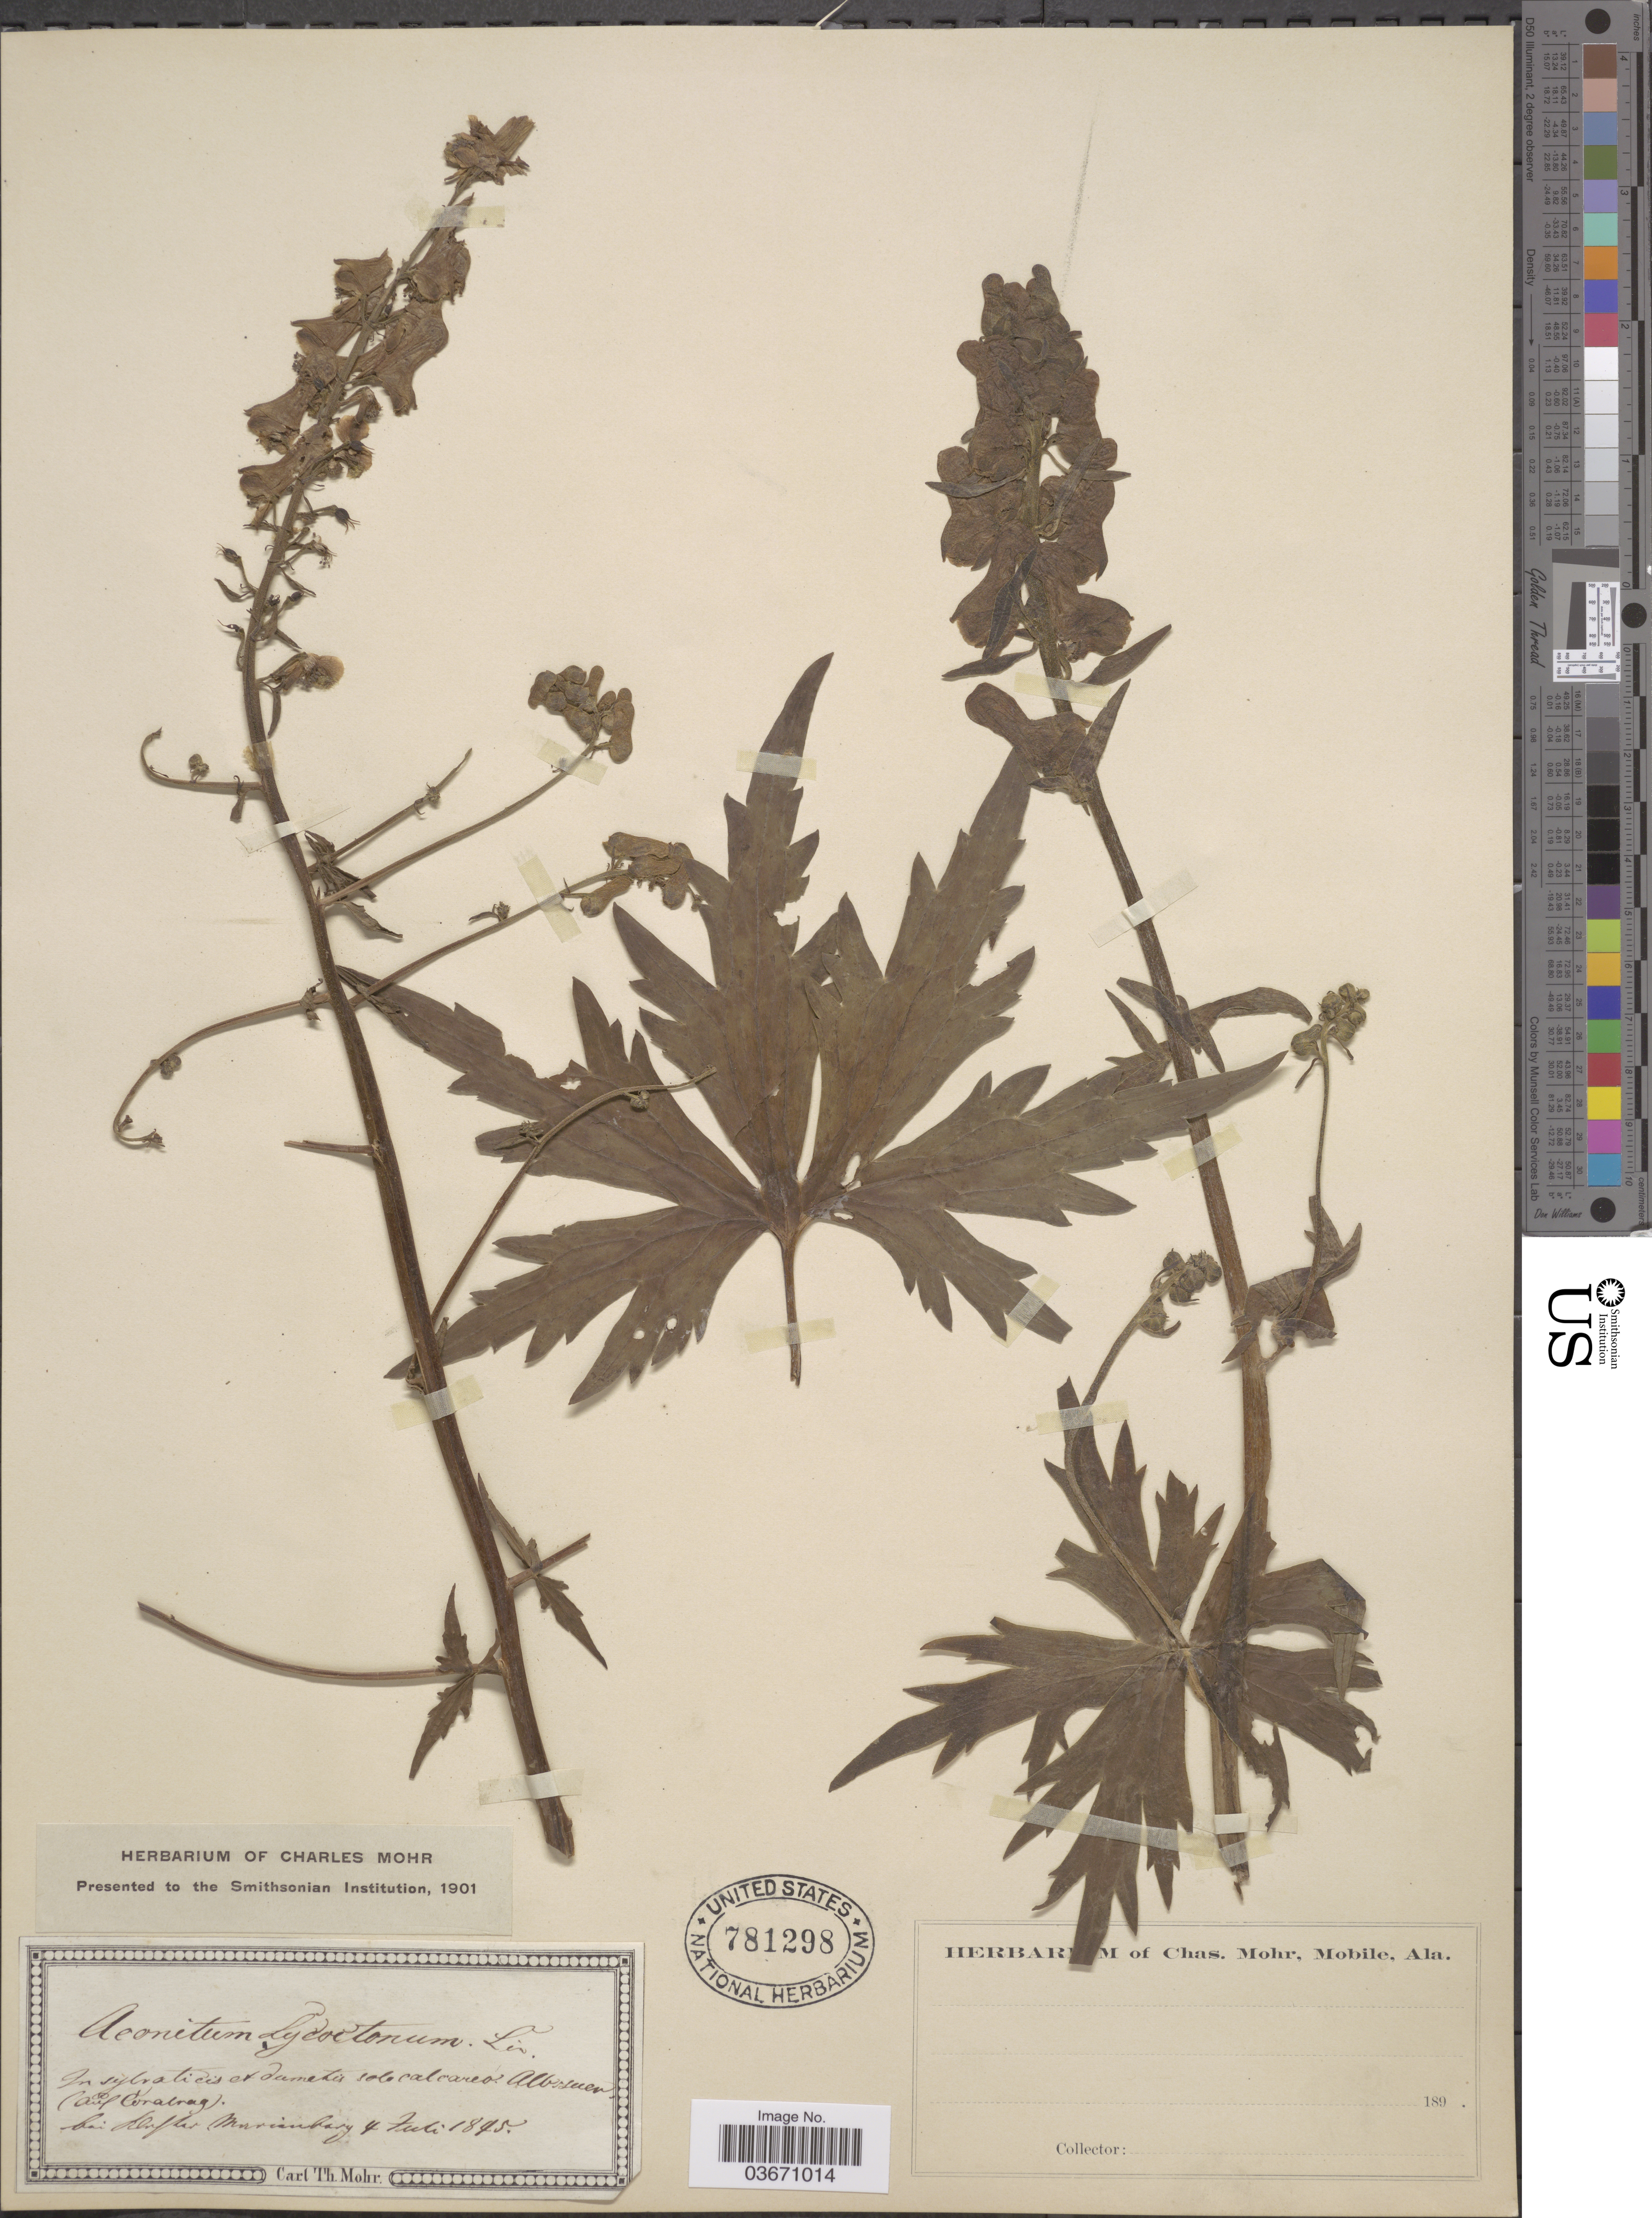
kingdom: Plantae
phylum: Tracheophyta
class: Magnoliopsida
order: Ranunculales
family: Ranunculaceae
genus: Aconitum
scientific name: Aconitum lycoctonum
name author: L.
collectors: C. T. Mohr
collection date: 1845-07-04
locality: In sylvaticis et dumetis solo calcareo Albasuer (auf Coralnag) bei Klufter Marienburg. [interpreted]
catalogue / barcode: US 781298